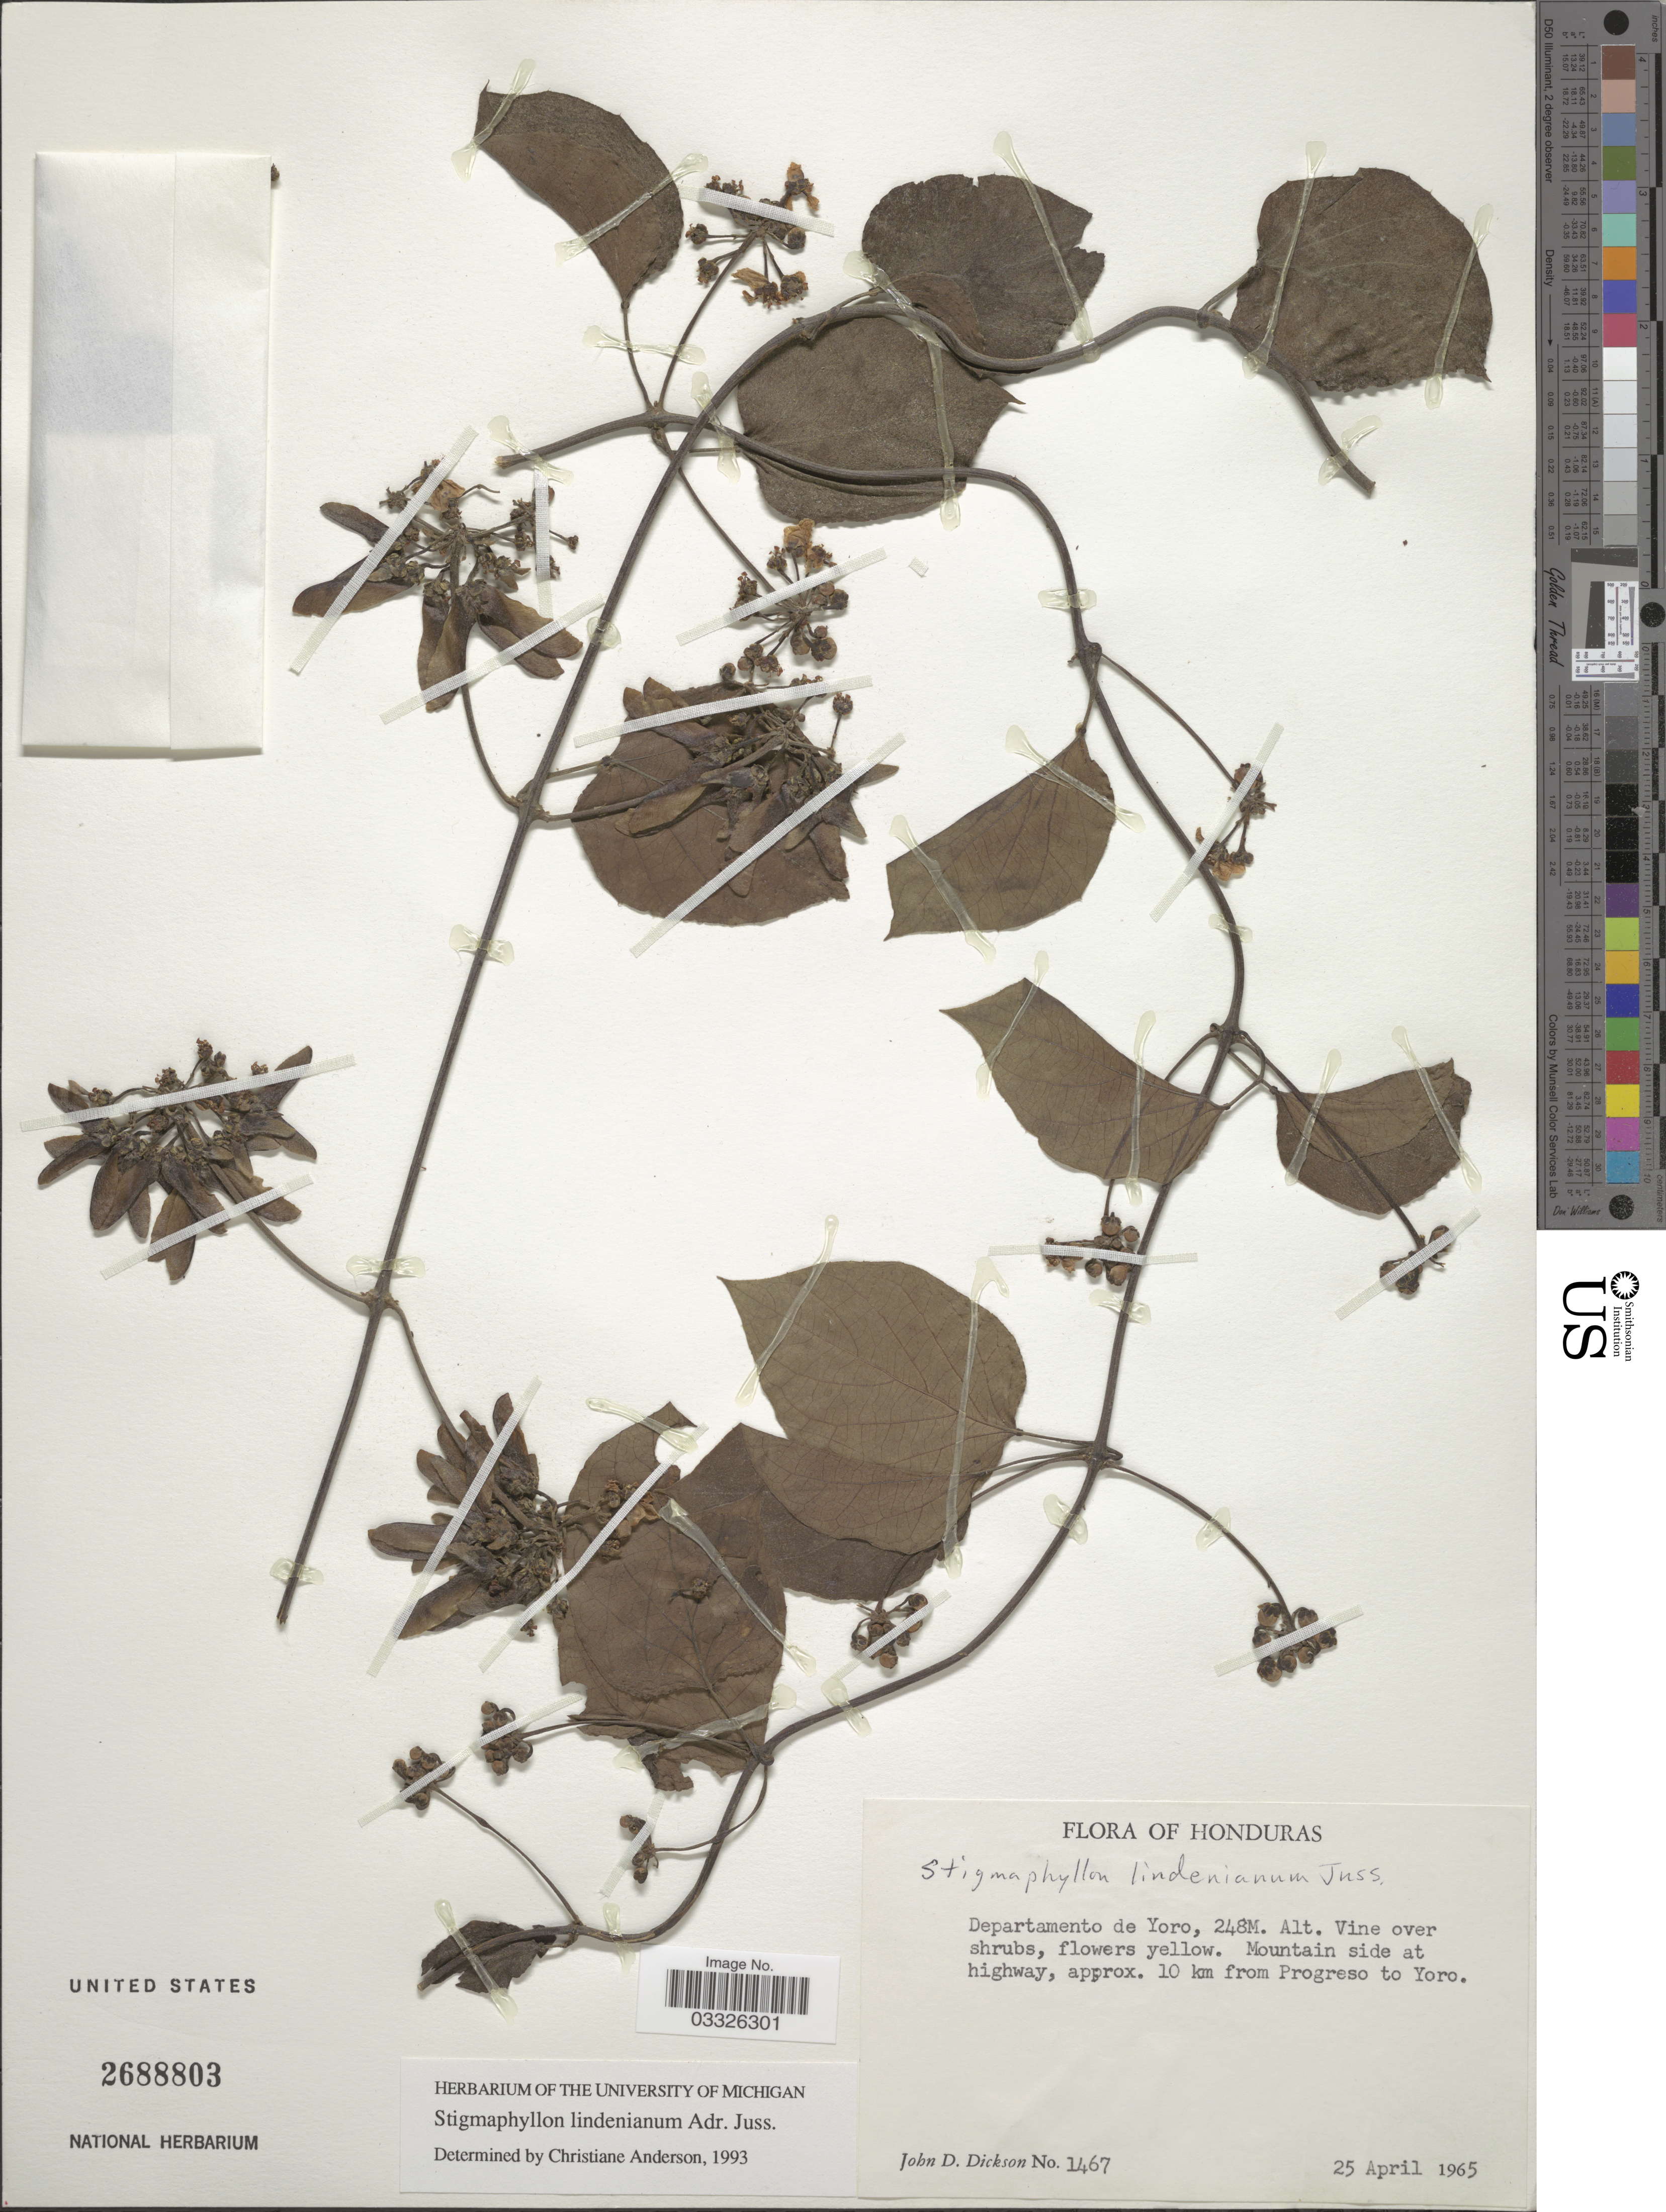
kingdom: Plantae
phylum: Tracheophyta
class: Magnoliopsida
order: Malpighiales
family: Malpighiaceae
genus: Stigmaphyllon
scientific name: Stigmaphyllon lindenianum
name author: A. Juss.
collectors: J. Dickson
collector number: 1467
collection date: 1965-04-25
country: Honduras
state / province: Yoro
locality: Departamento de Yoro, Mountain side at highway, approx. 10 km from Progreso to Yoro.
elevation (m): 248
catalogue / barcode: US 2688803